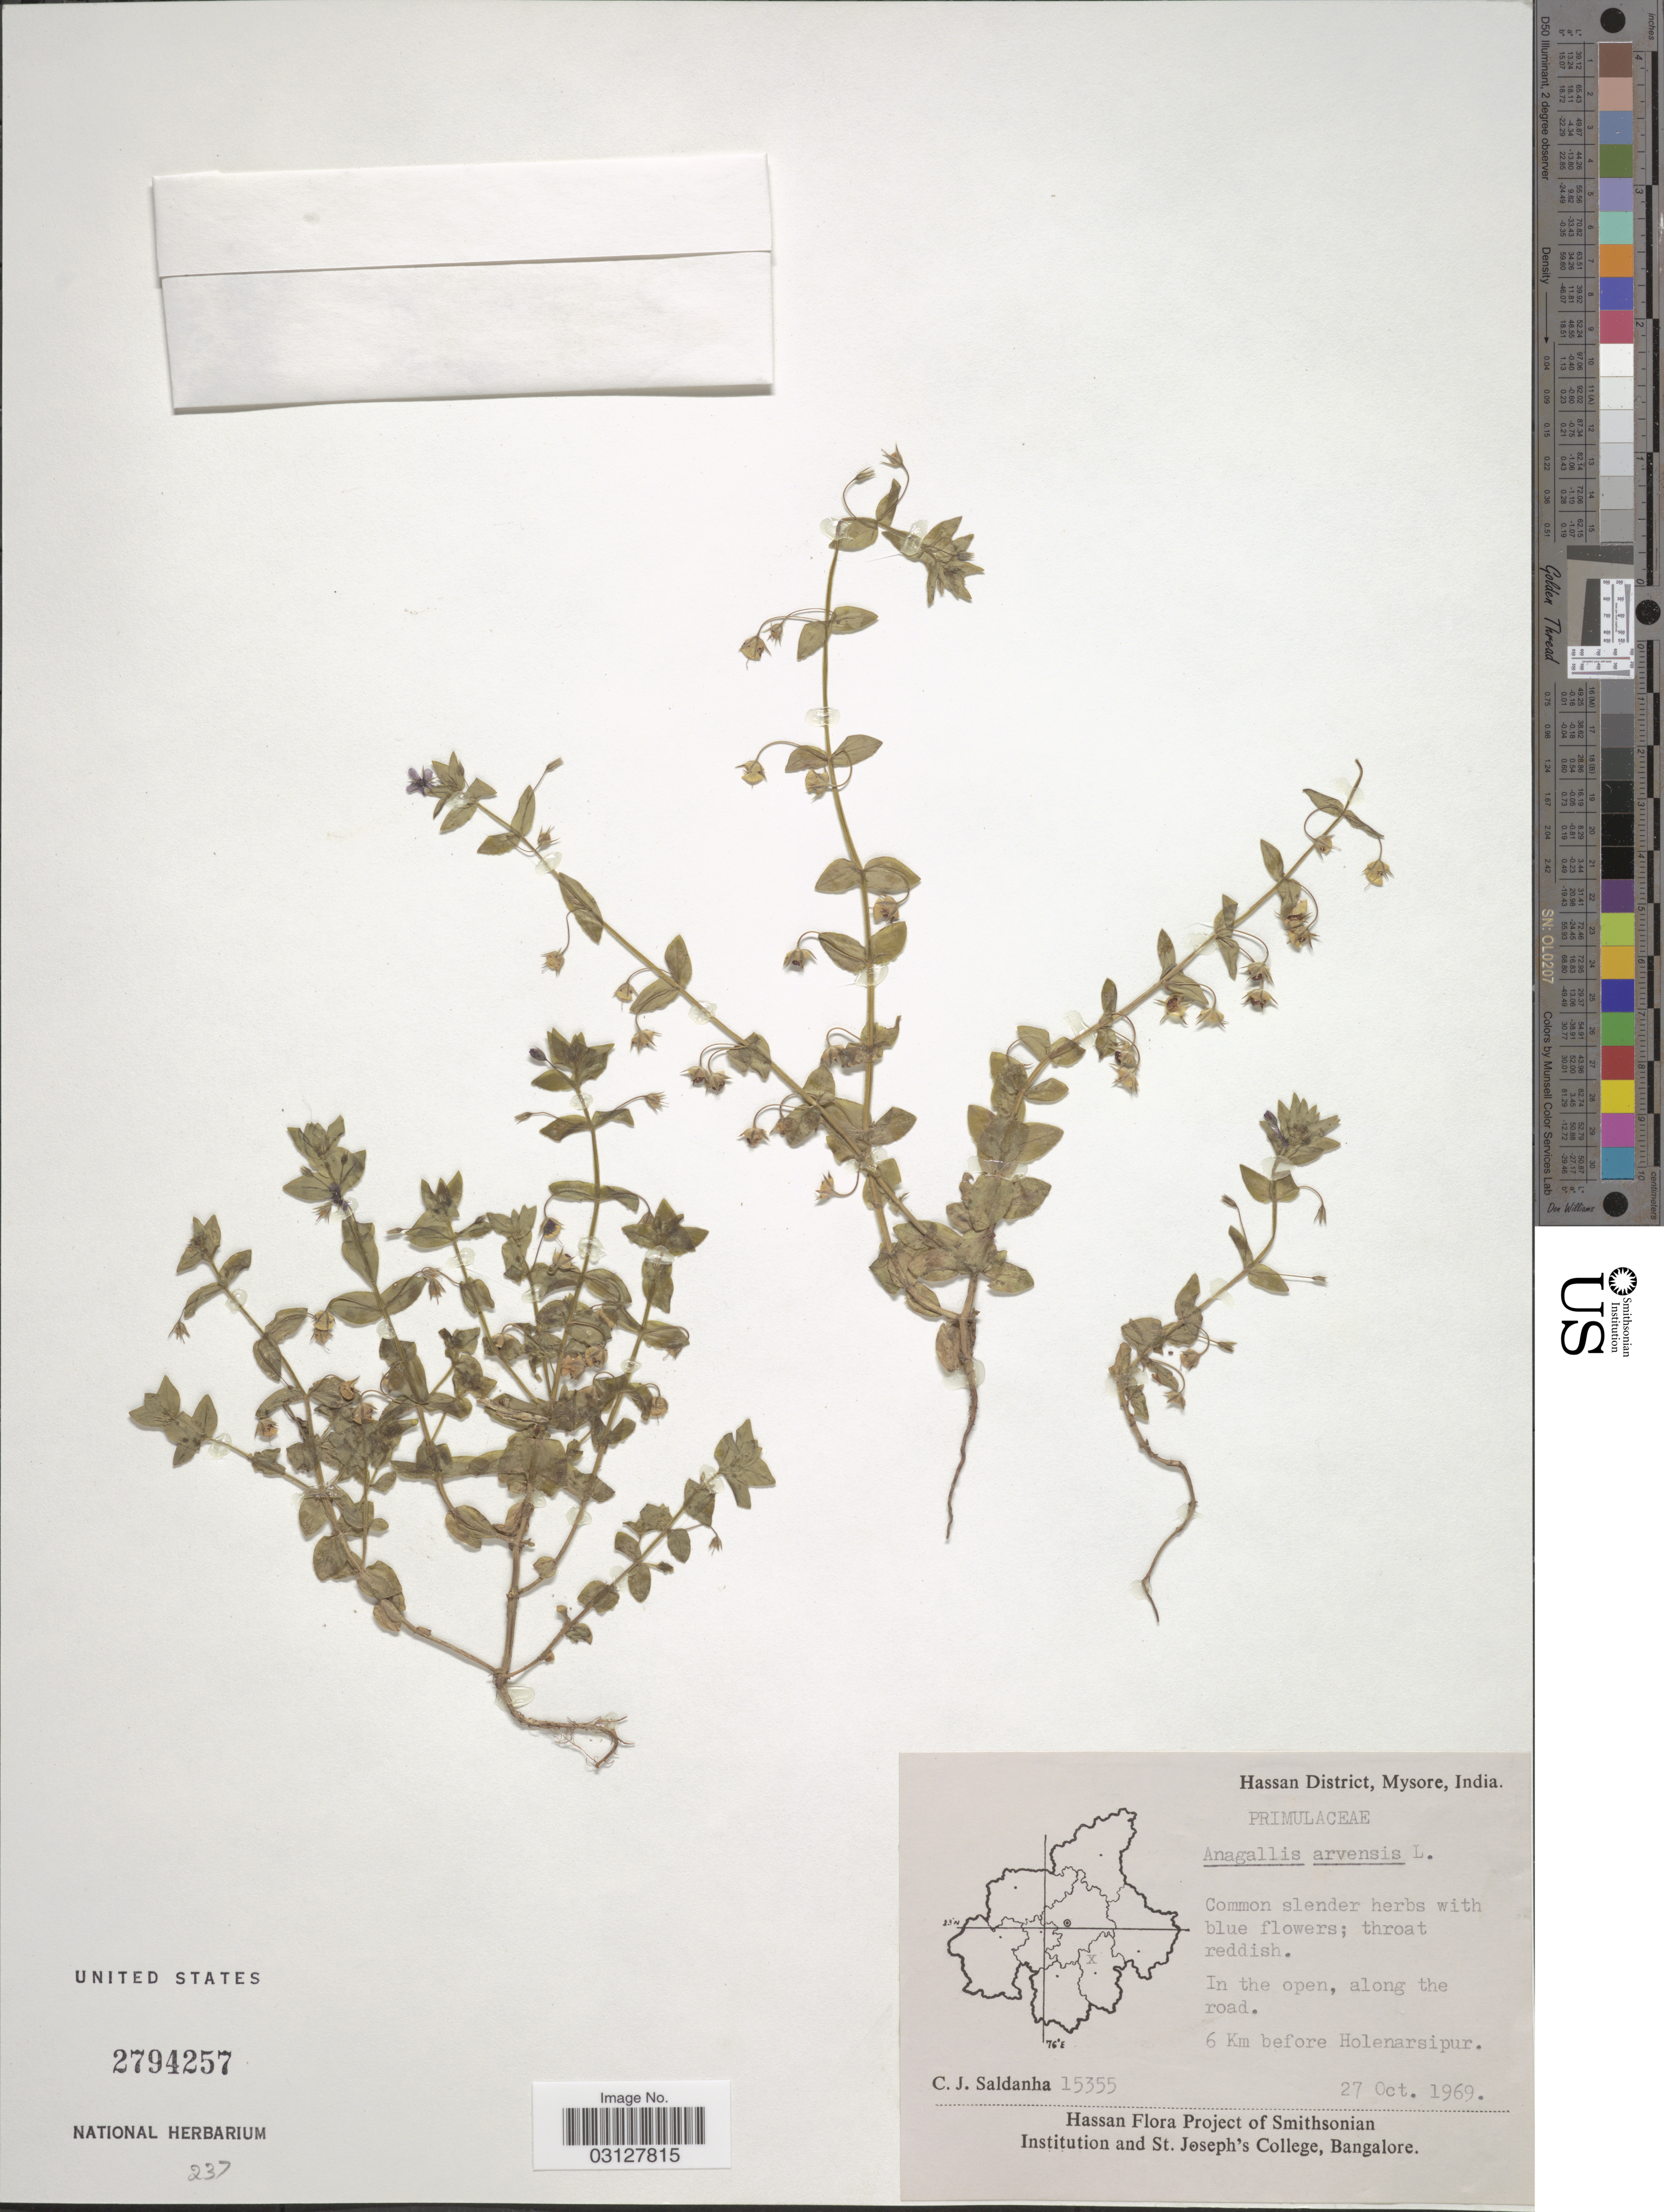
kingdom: Plantae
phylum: Tracheophyta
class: Magnoliopsida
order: Ericales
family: Primulaceae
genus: Anagallis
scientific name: Anagallis arvensis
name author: L.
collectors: C. J. Saldanha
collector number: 15355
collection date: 1969-10-27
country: India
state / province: Karnataka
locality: Hassan District, Mysore. 6 Km before Holenarsipur.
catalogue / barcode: US 2794257